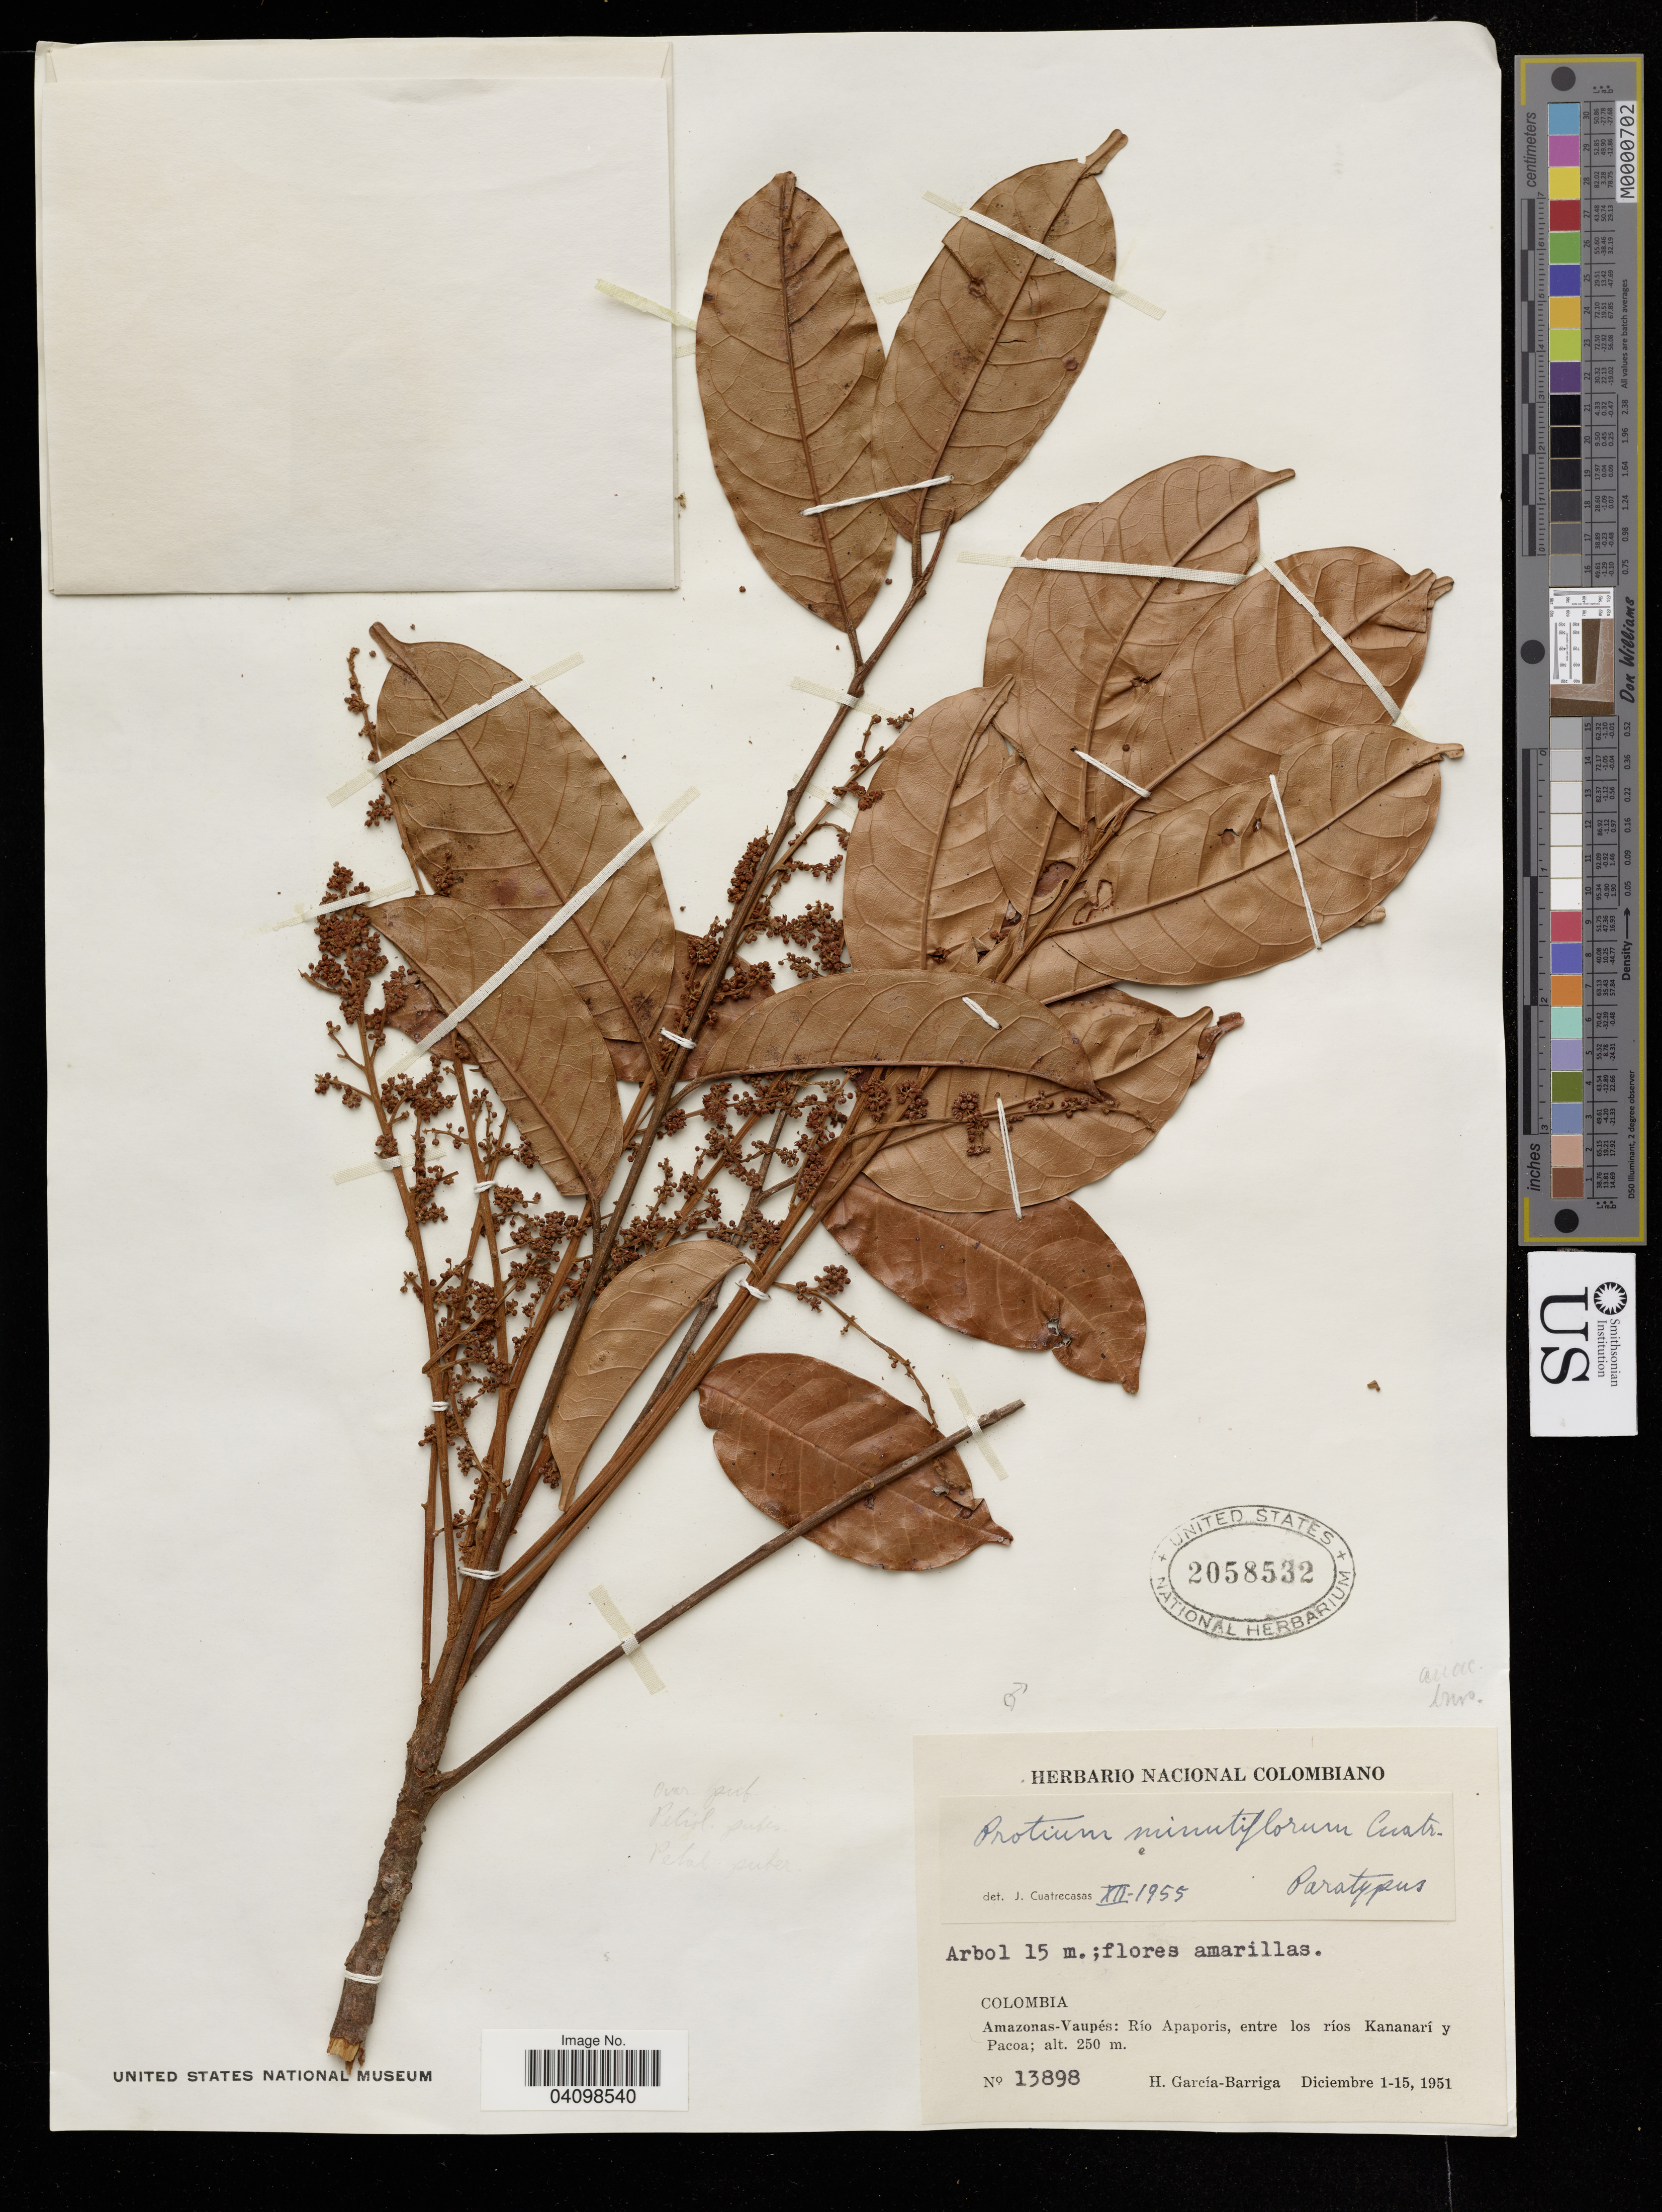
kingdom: Plantae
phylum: Tracheophyta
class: Magnoliopsida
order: Sapindales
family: Burseraceae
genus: Protium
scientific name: Protium minutiflorum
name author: Cuatrec.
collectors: H. Barriga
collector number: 13898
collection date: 1951-12-01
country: Colombia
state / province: Amazonas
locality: Vaupés: Rio Apaporis, entre los ríos Kananarí y Pacoa.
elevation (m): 250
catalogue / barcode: US 2058532